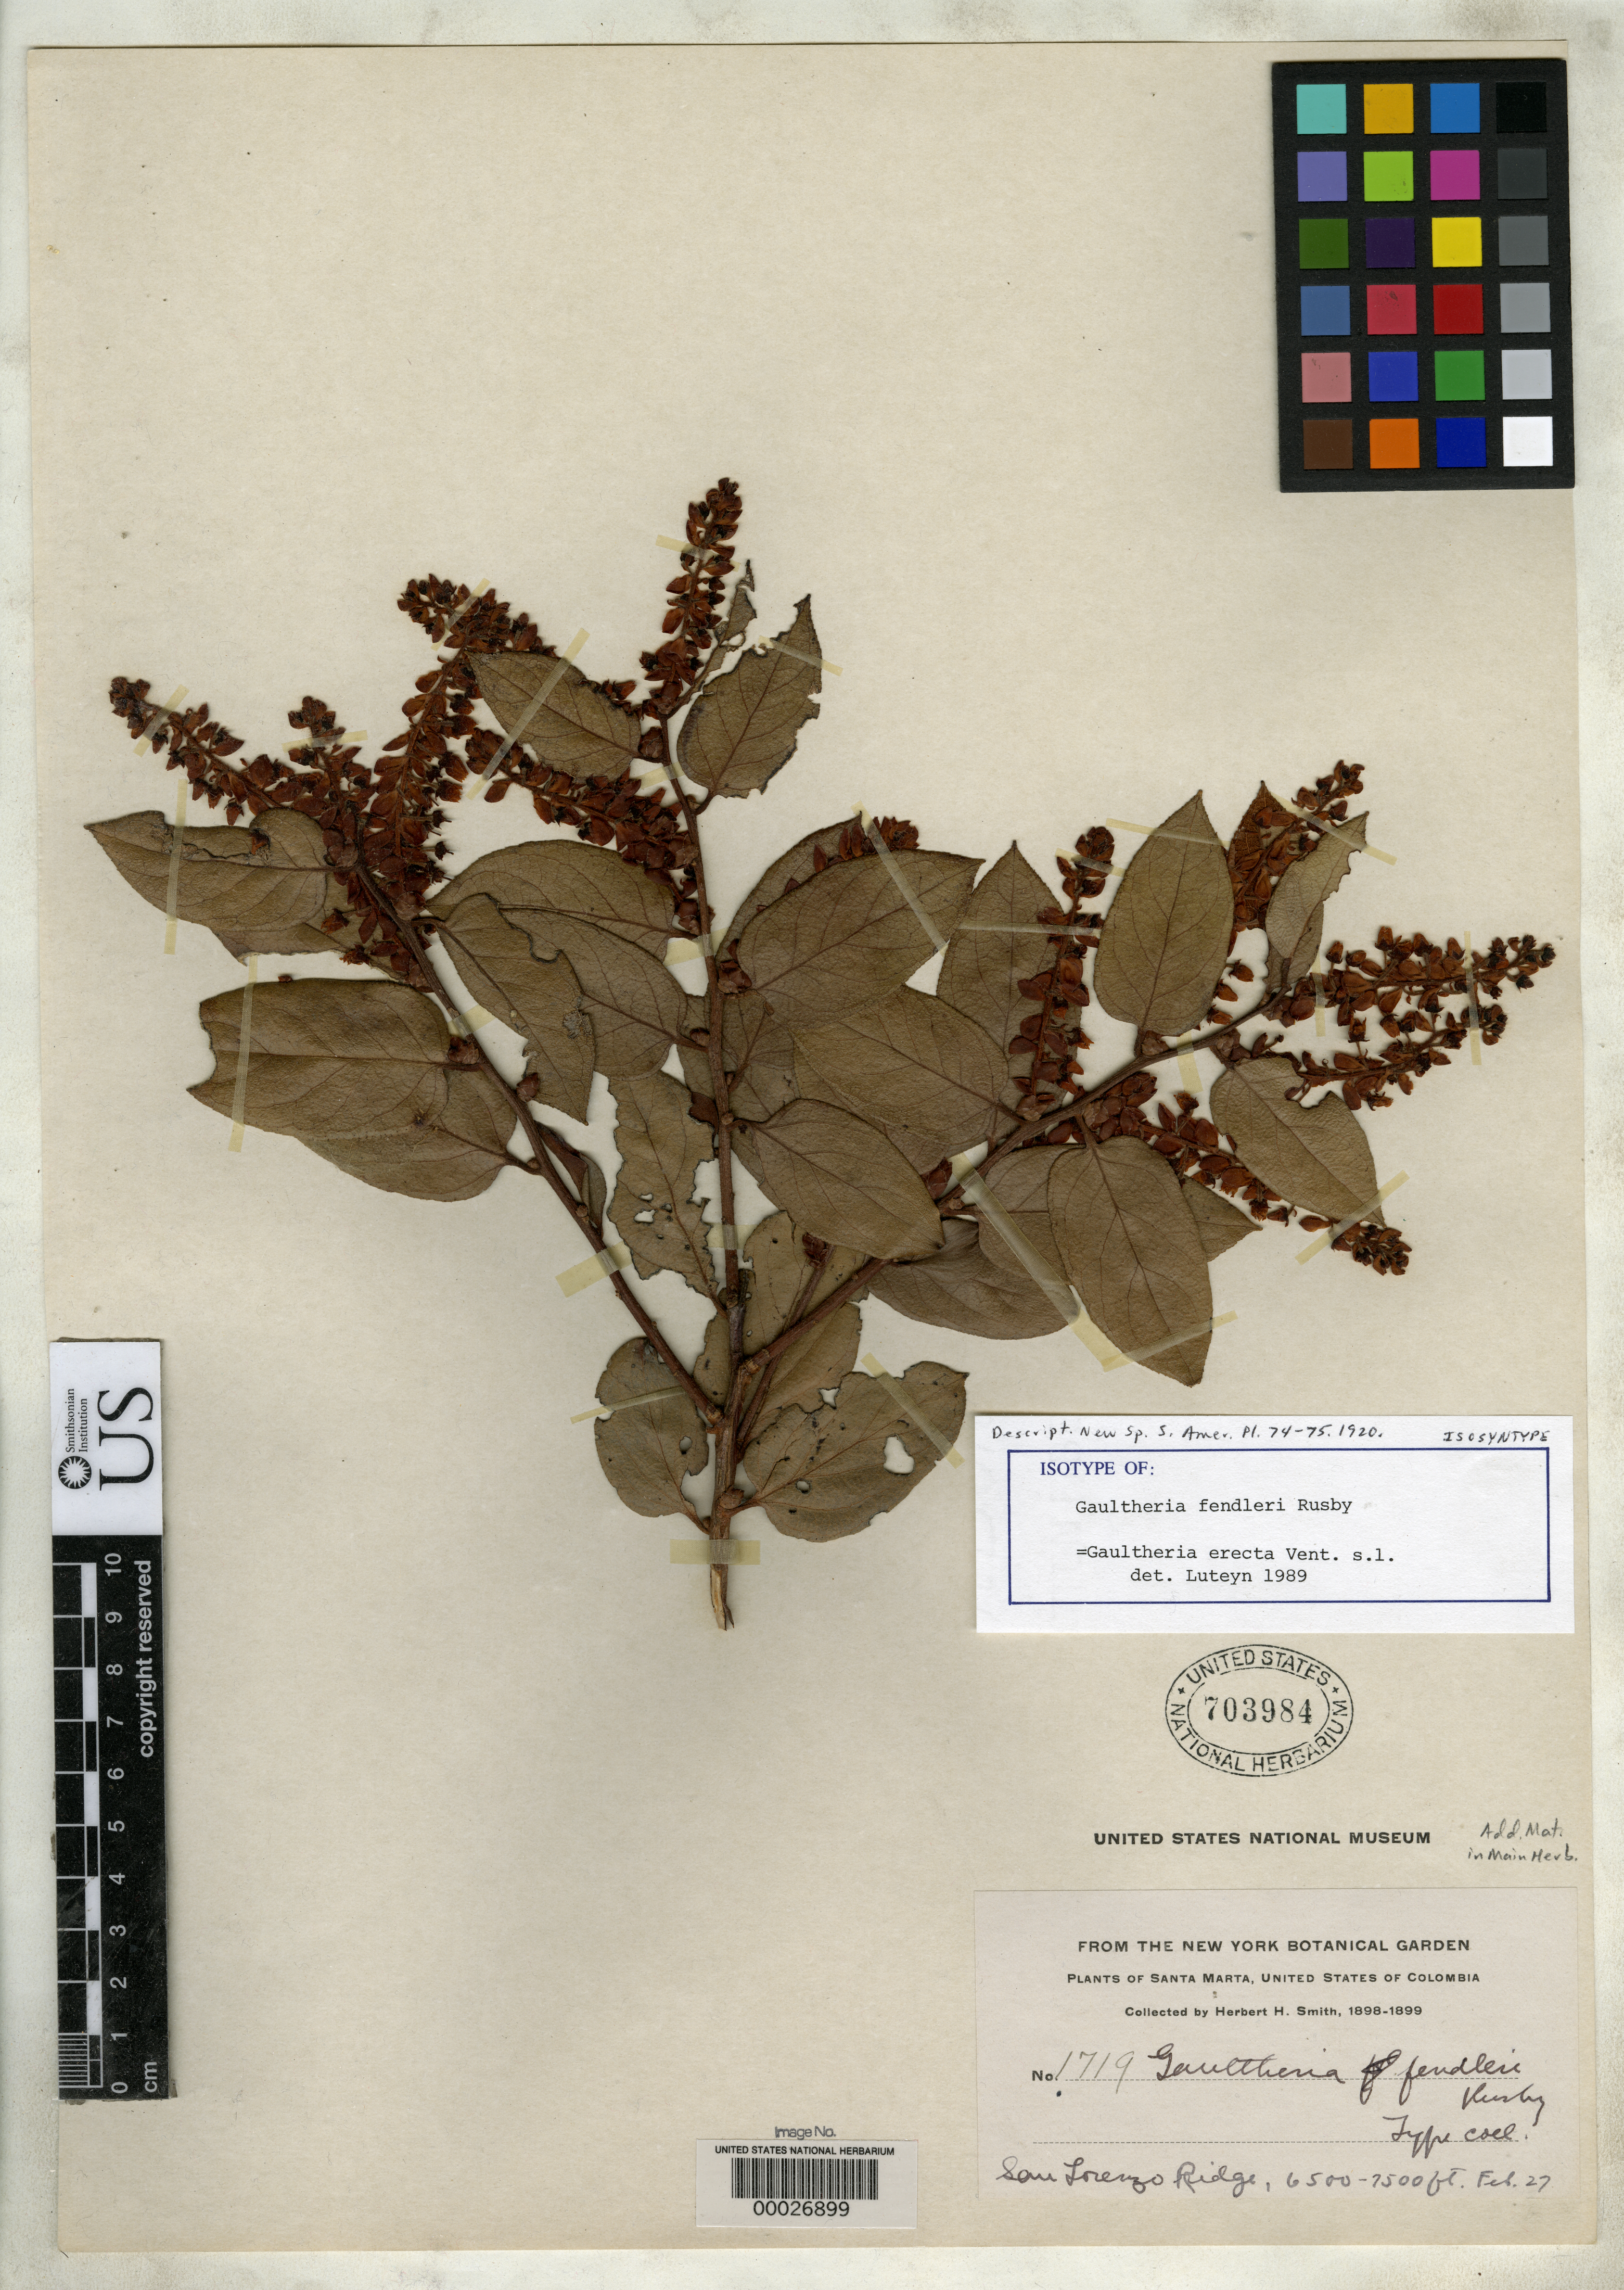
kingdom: Plantae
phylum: Tracheophyta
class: Magnoliopsida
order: Ericales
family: Ericaceae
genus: Gaultheria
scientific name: Gaultheria fendleri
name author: Rusby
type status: Isosyntype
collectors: Herbert H. Smith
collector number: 1719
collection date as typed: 27 Feb 1898 or 27 Feb 1899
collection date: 1898-02-27 or 1899-02-27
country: Colombia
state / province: Magdalena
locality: Santa Marta, San Lorenzo Ridge.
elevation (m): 1981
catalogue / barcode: US 703984